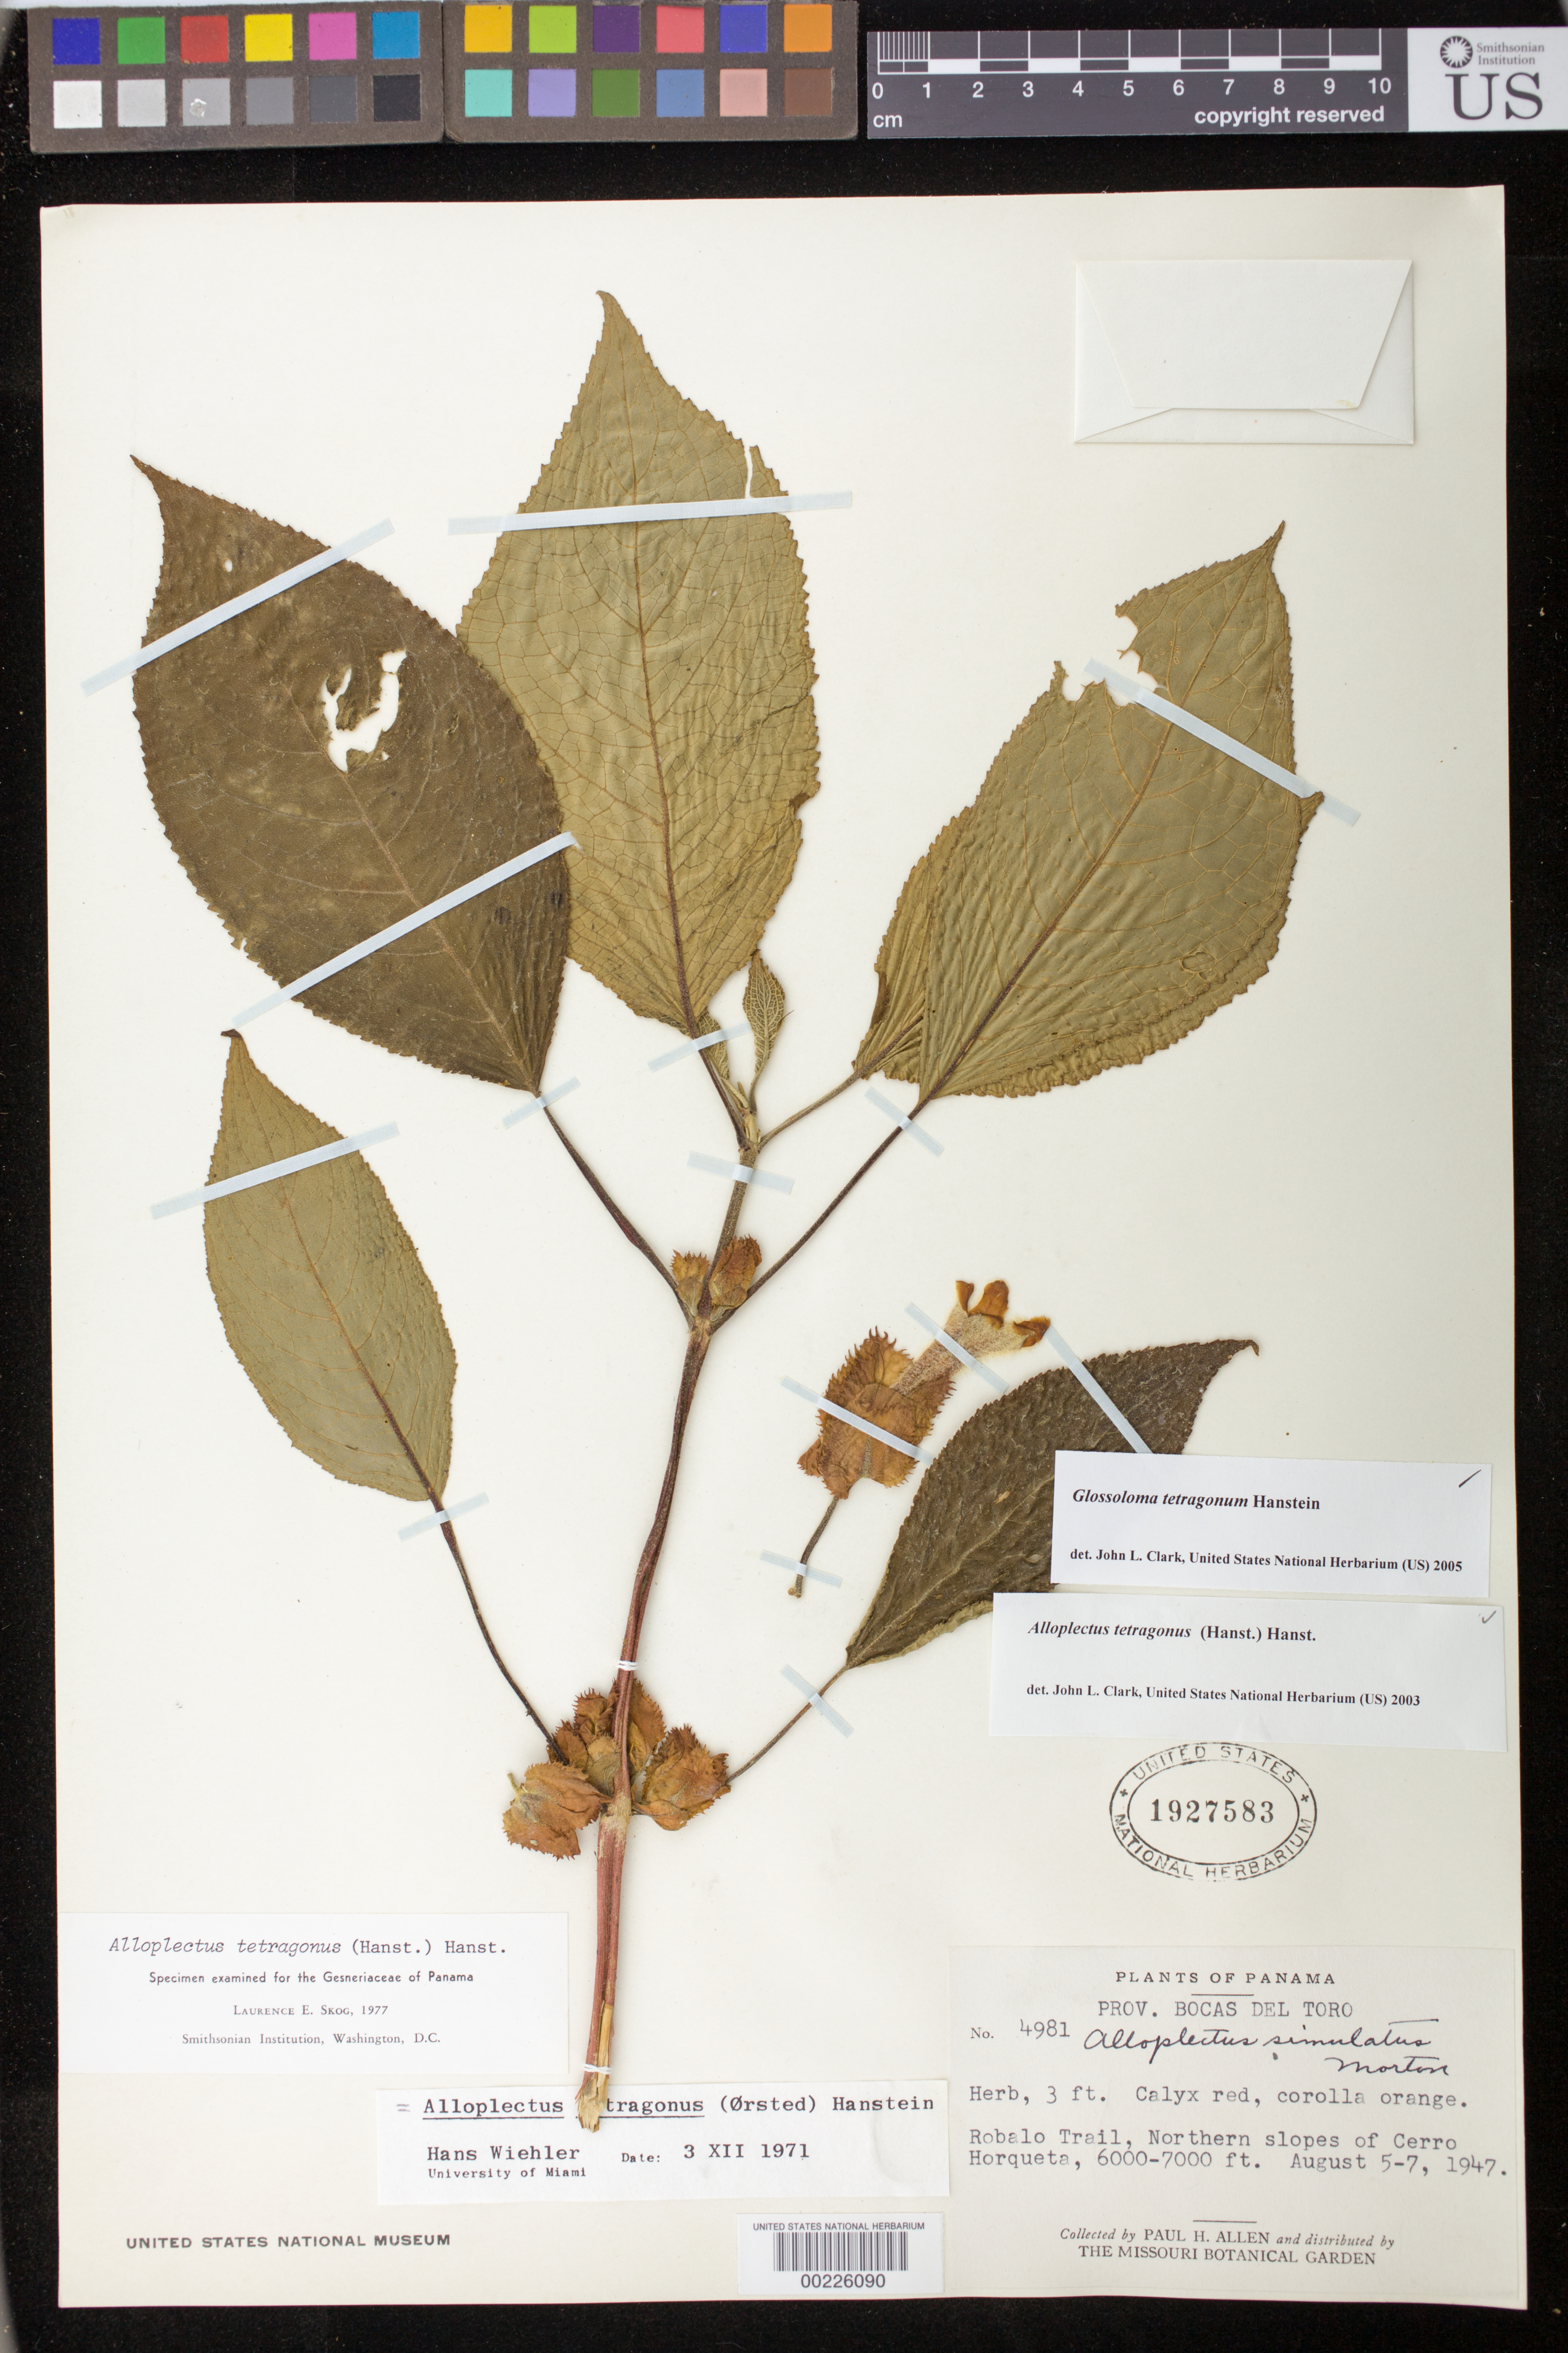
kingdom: Plantae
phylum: Tracheophyta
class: Magnoliopsida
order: Lamiales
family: Gesneriaceae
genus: Glossoloma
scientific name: Glossoloma tetragonum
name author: Hanst.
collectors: P. H. Allen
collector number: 4981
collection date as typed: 5-7 Aug 1947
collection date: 1947-08-05/1947-08-07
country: Panama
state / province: Bocas del Toro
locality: Robalo Trail, northern slopes of Cerro Horqueta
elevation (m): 1829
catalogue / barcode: US 1927583